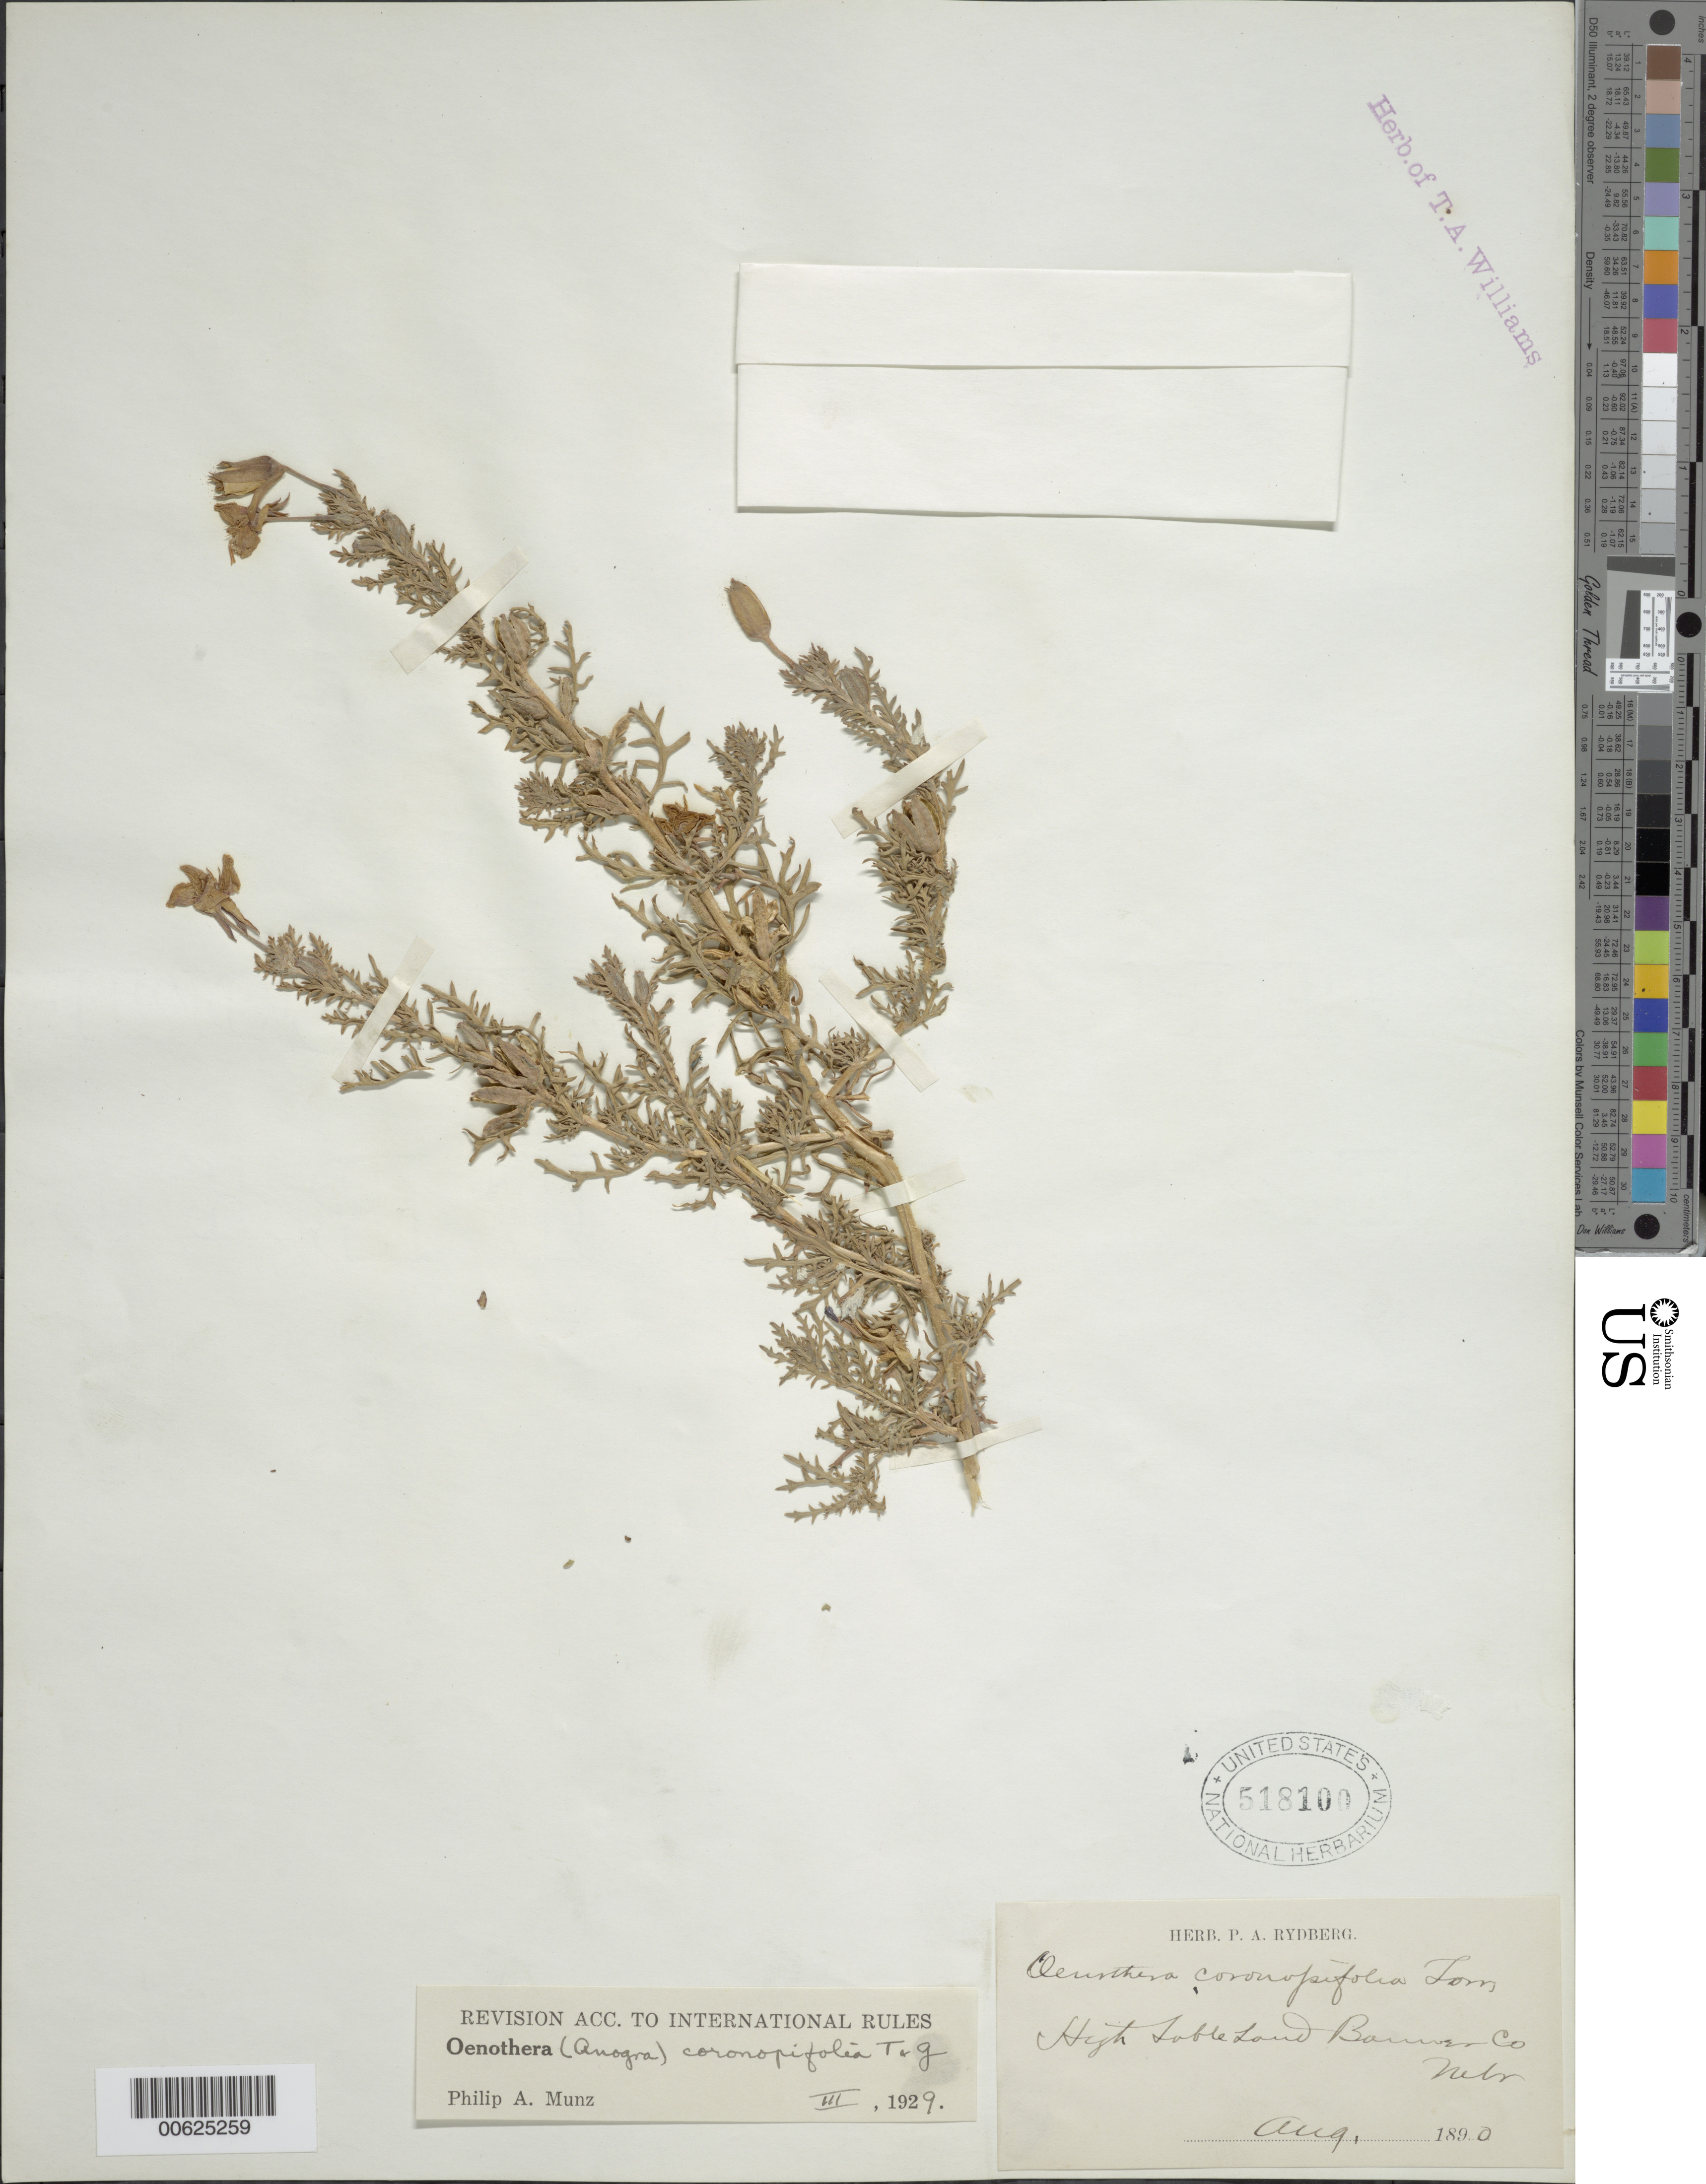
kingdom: Plantae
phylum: Tracheophyta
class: Magnoliopsida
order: Myrtales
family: Onagraceae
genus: Oenothera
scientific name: Oenothera coronopifolia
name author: Torr. & A. Gray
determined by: Munz, Philip A.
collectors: P. A. Rydberg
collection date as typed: Aug 1890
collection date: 1890-08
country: United States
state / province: Nebraska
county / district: Banner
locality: High Table Land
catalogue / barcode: US 518100